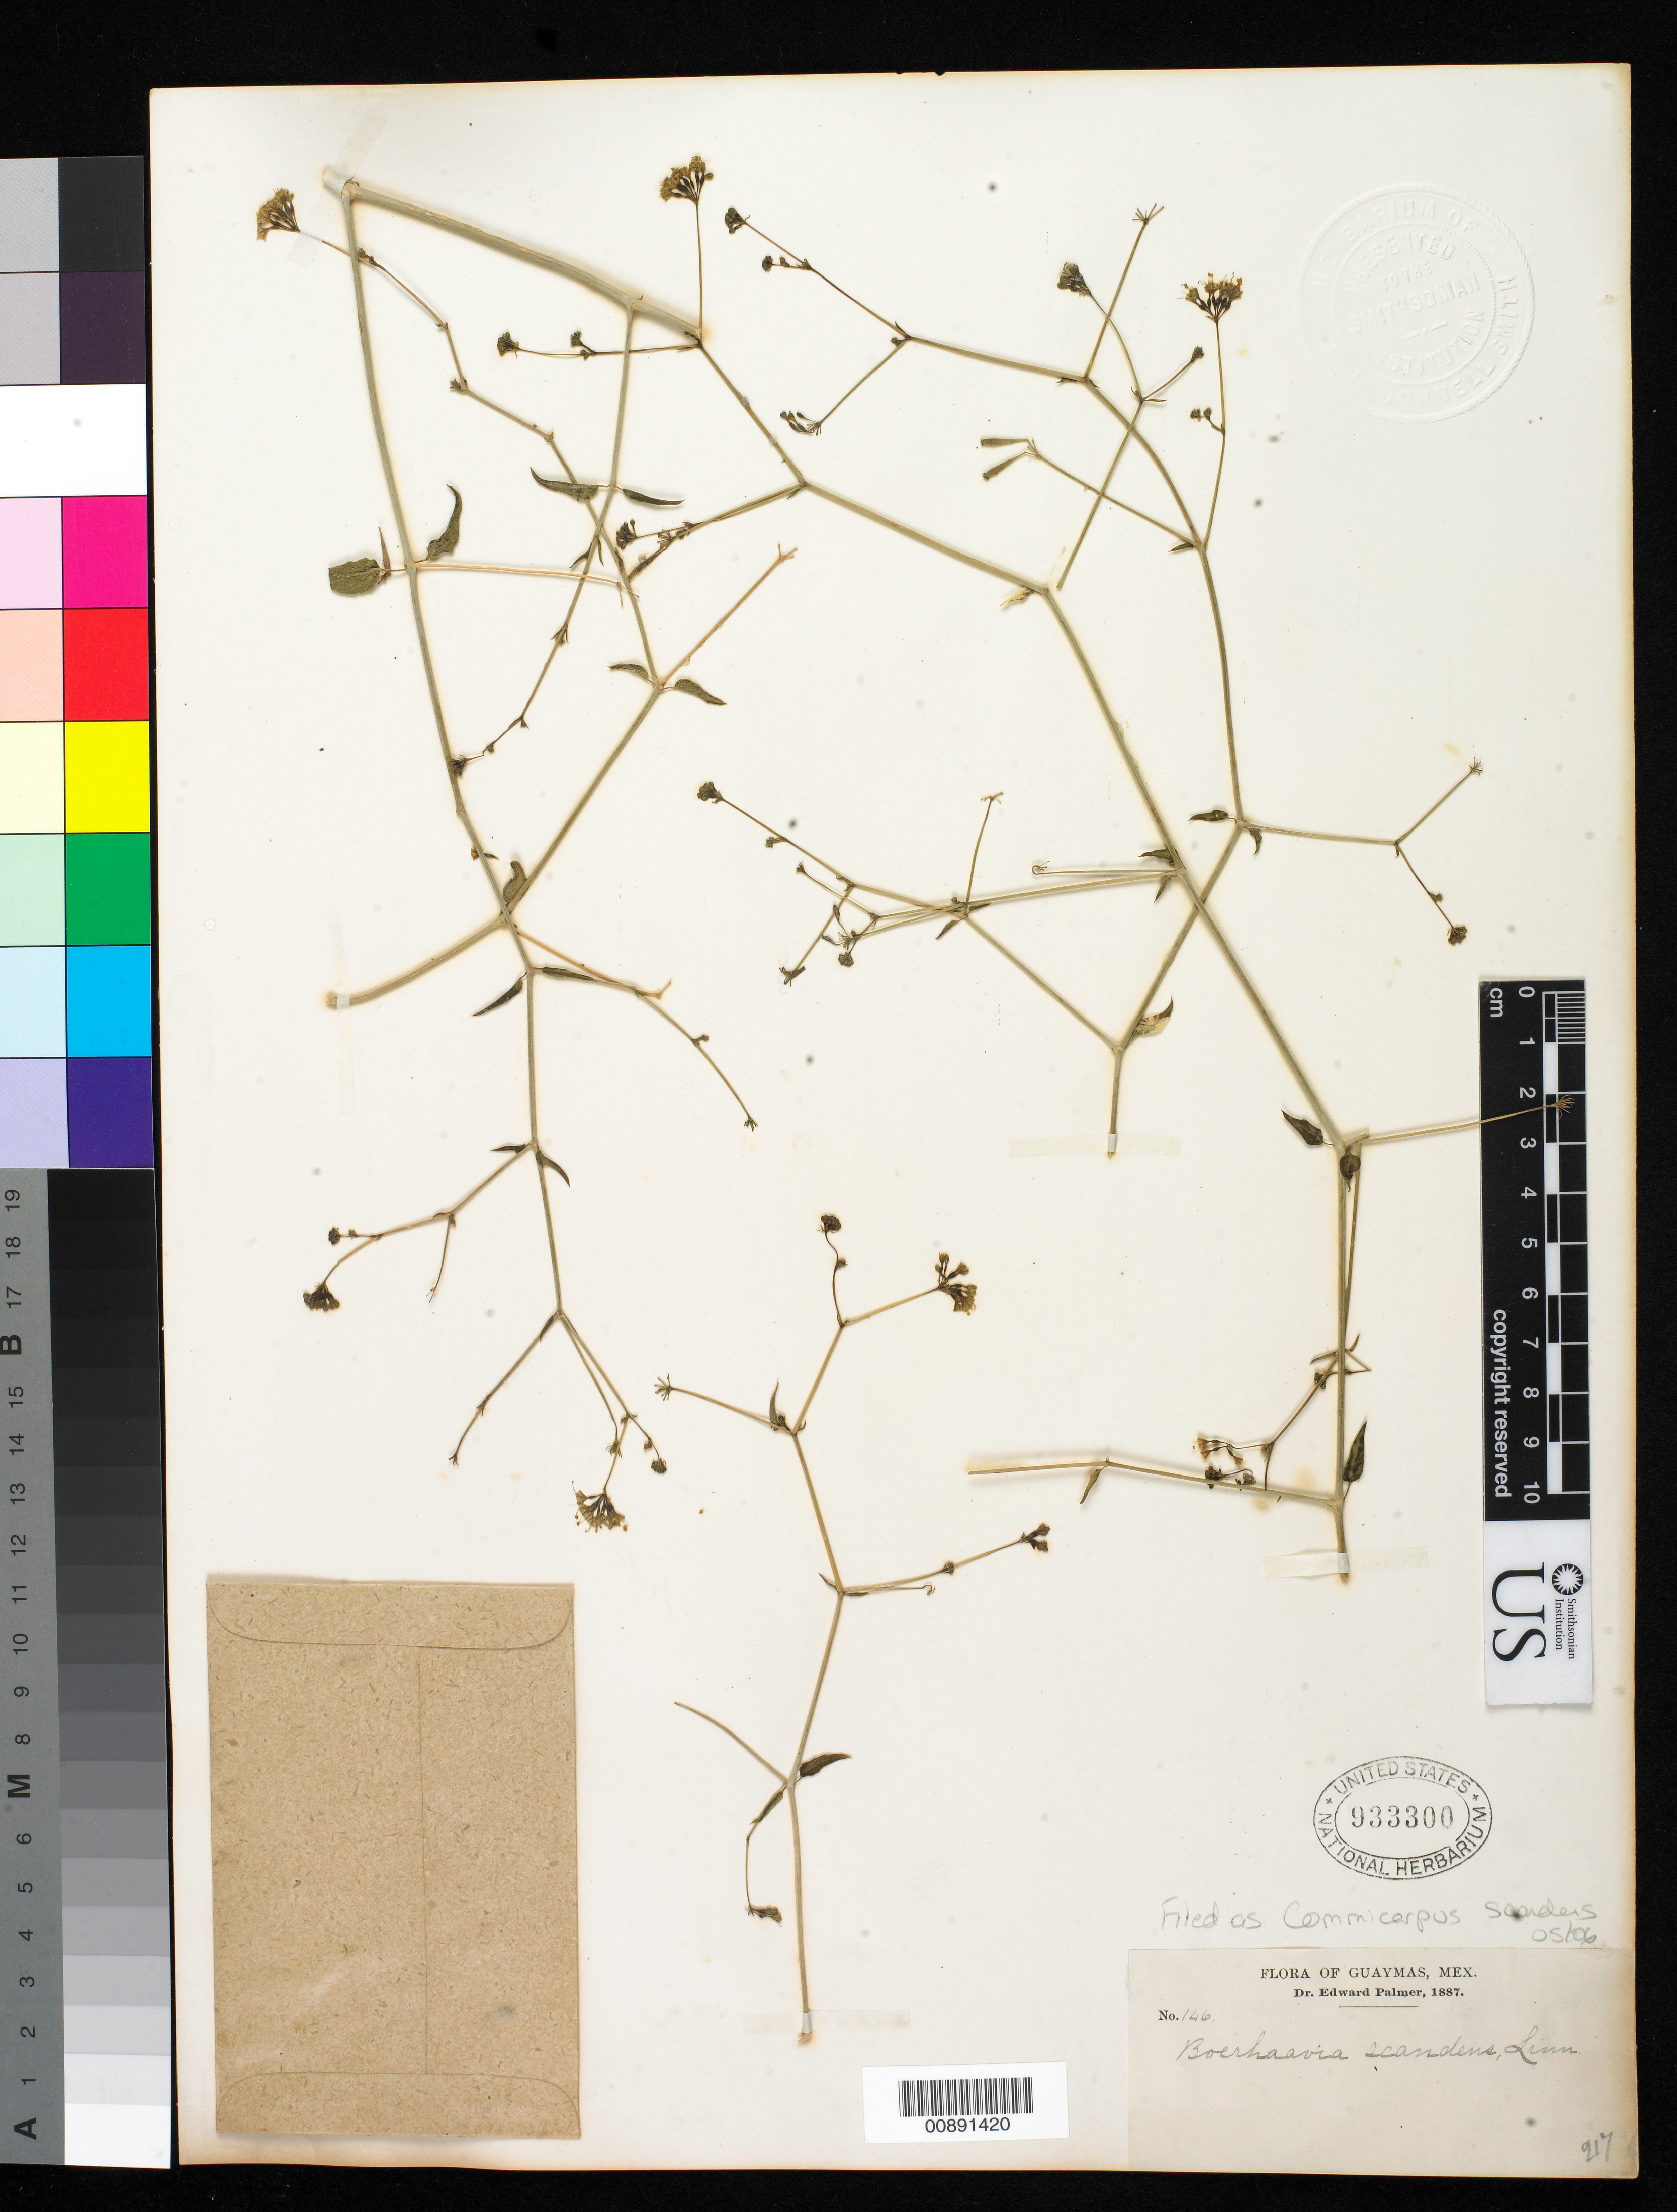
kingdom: Plantae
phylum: Tracheophyta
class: Magnoliopsida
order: Caryophyllales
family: Nyctaginaceae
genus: Commicarpus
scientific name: Commicarpus scandens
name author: (L.) Standl.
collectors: E. Palmer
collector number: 146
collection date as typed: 1887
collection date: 1887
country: Mexico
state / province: Sonora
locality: Guaymas, Sonora.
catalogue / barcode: US 933300